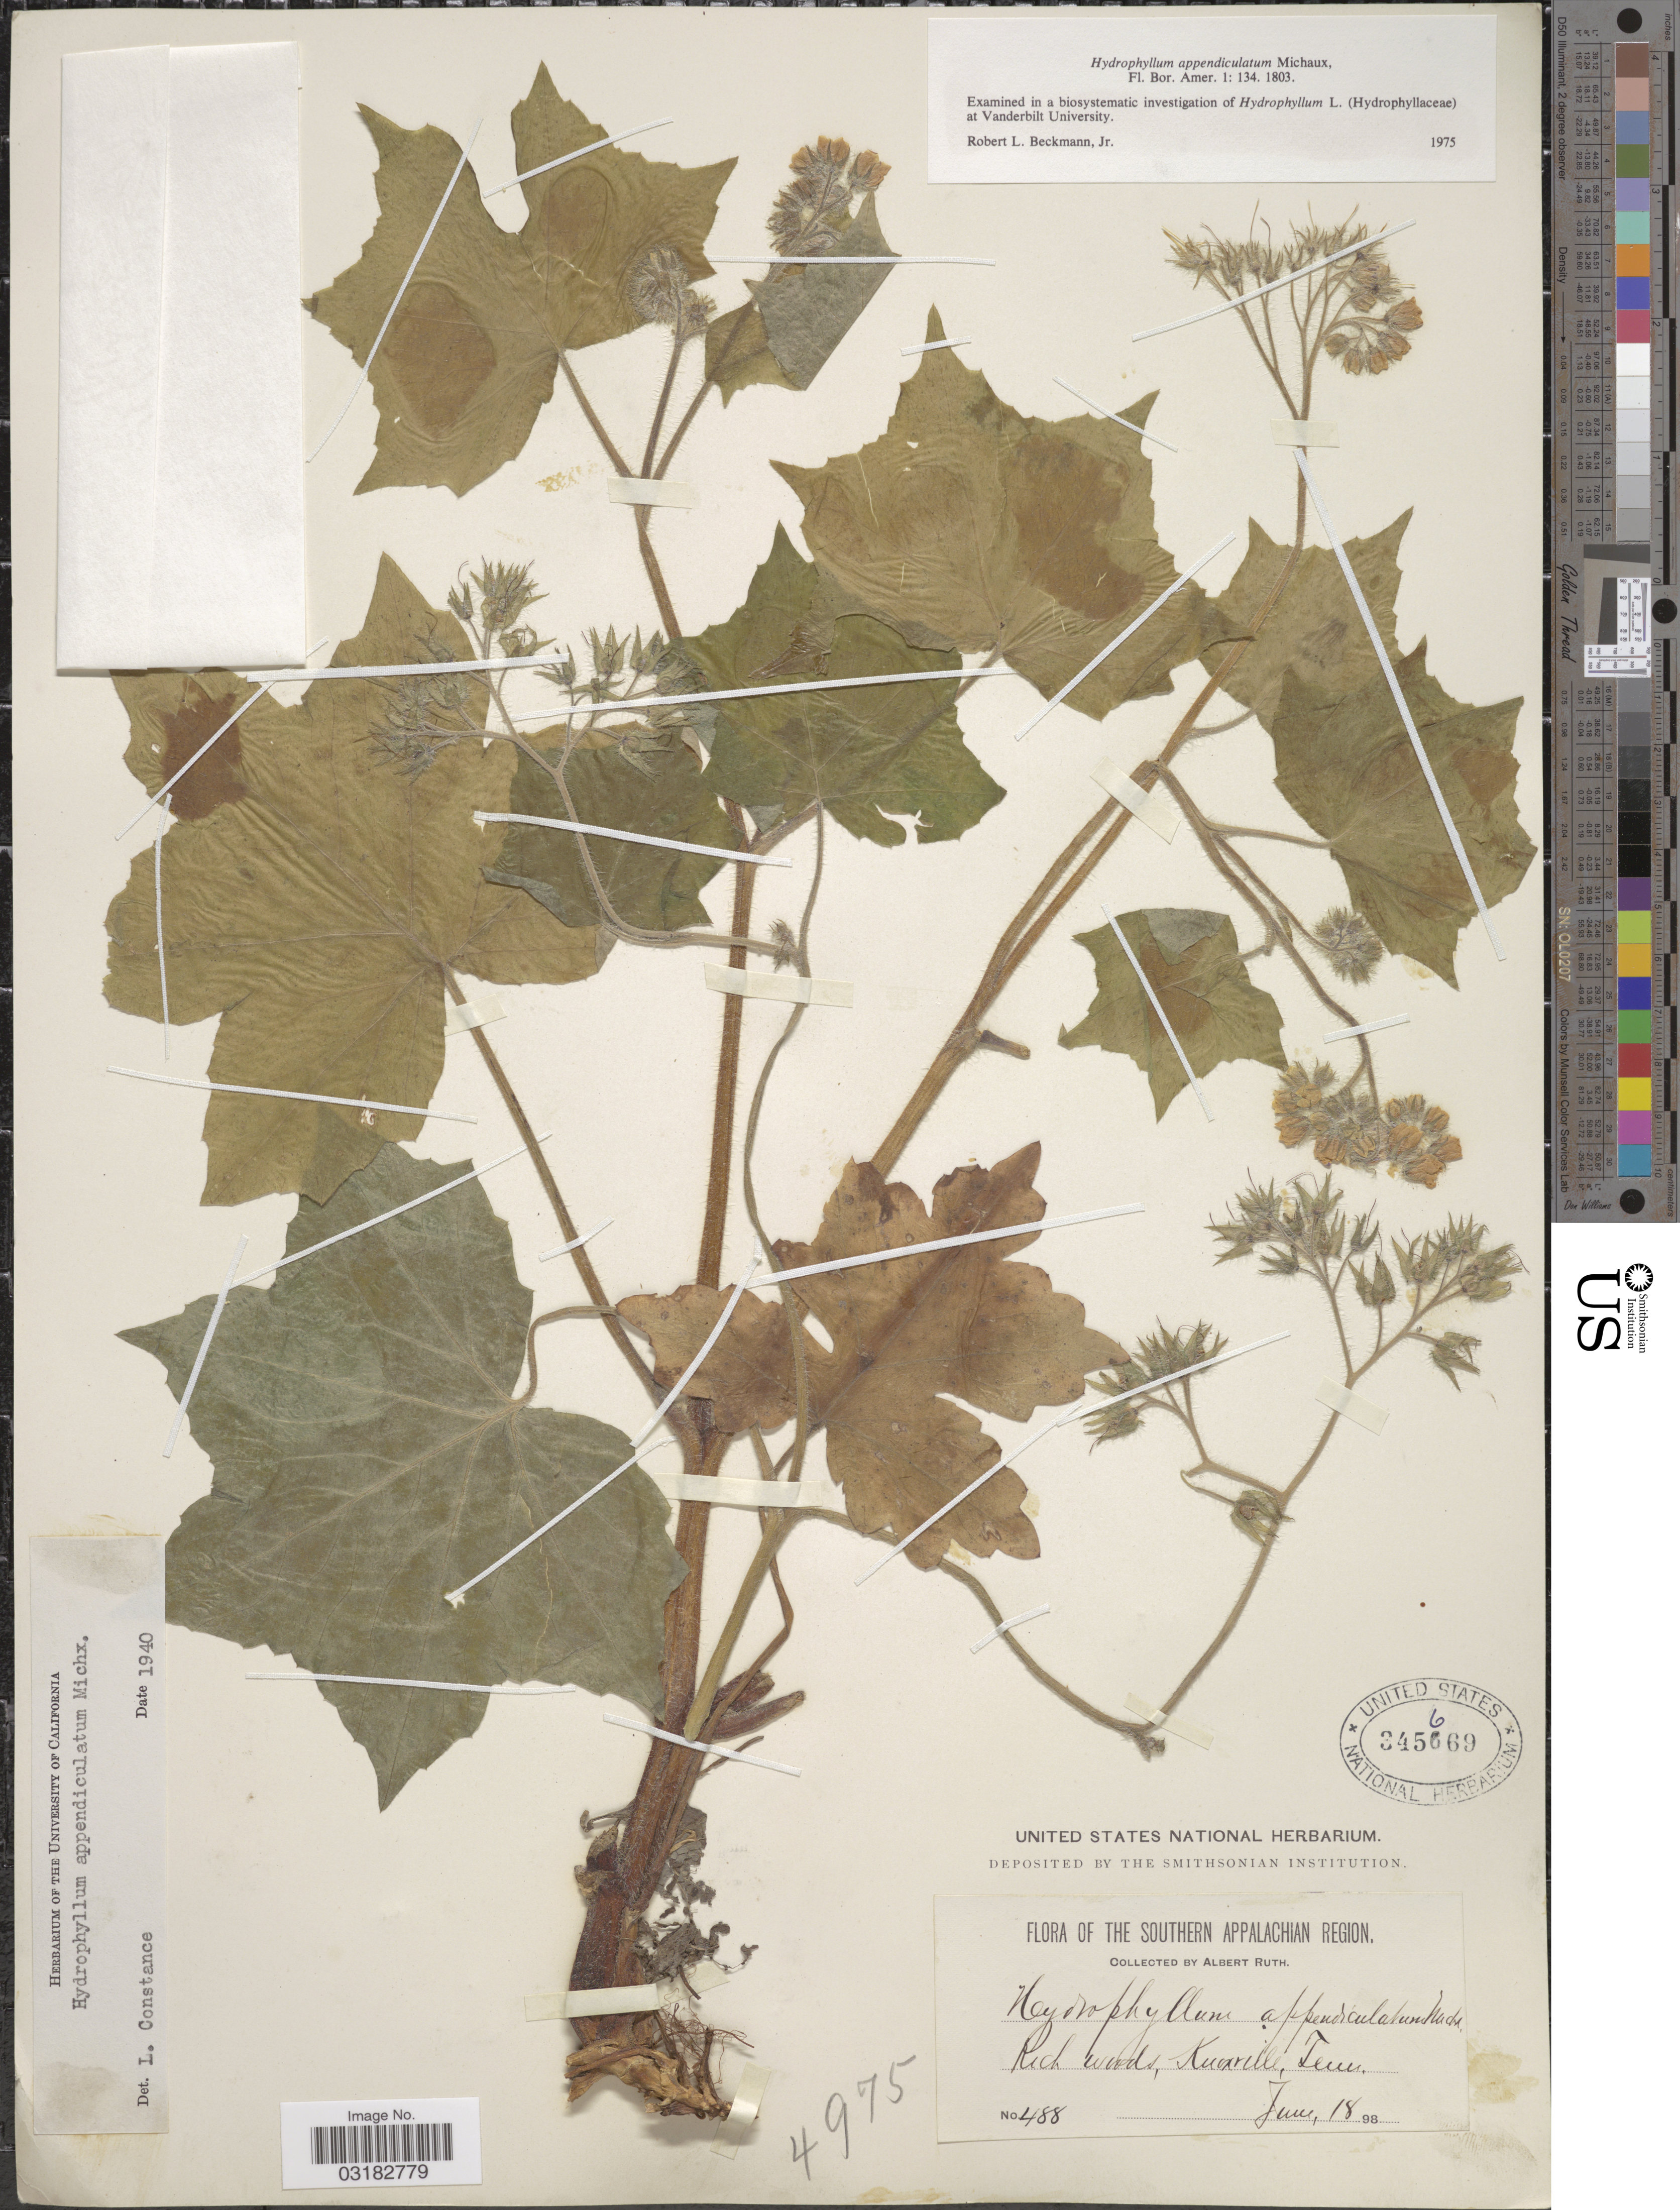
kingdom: Plantae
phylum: Tracheophyta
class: Magnoliopsida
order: Boraginales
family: Hydrophyllaceae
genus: Hydrophyllum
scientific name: Hydrophyllum appendiculatum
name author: Michx.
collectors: A. Ruth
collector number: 488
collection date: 1898-06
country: United States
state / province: Tennessee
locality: The Southern Appalachian Region. Rich woods, Knoxville.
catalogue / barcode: US 345669